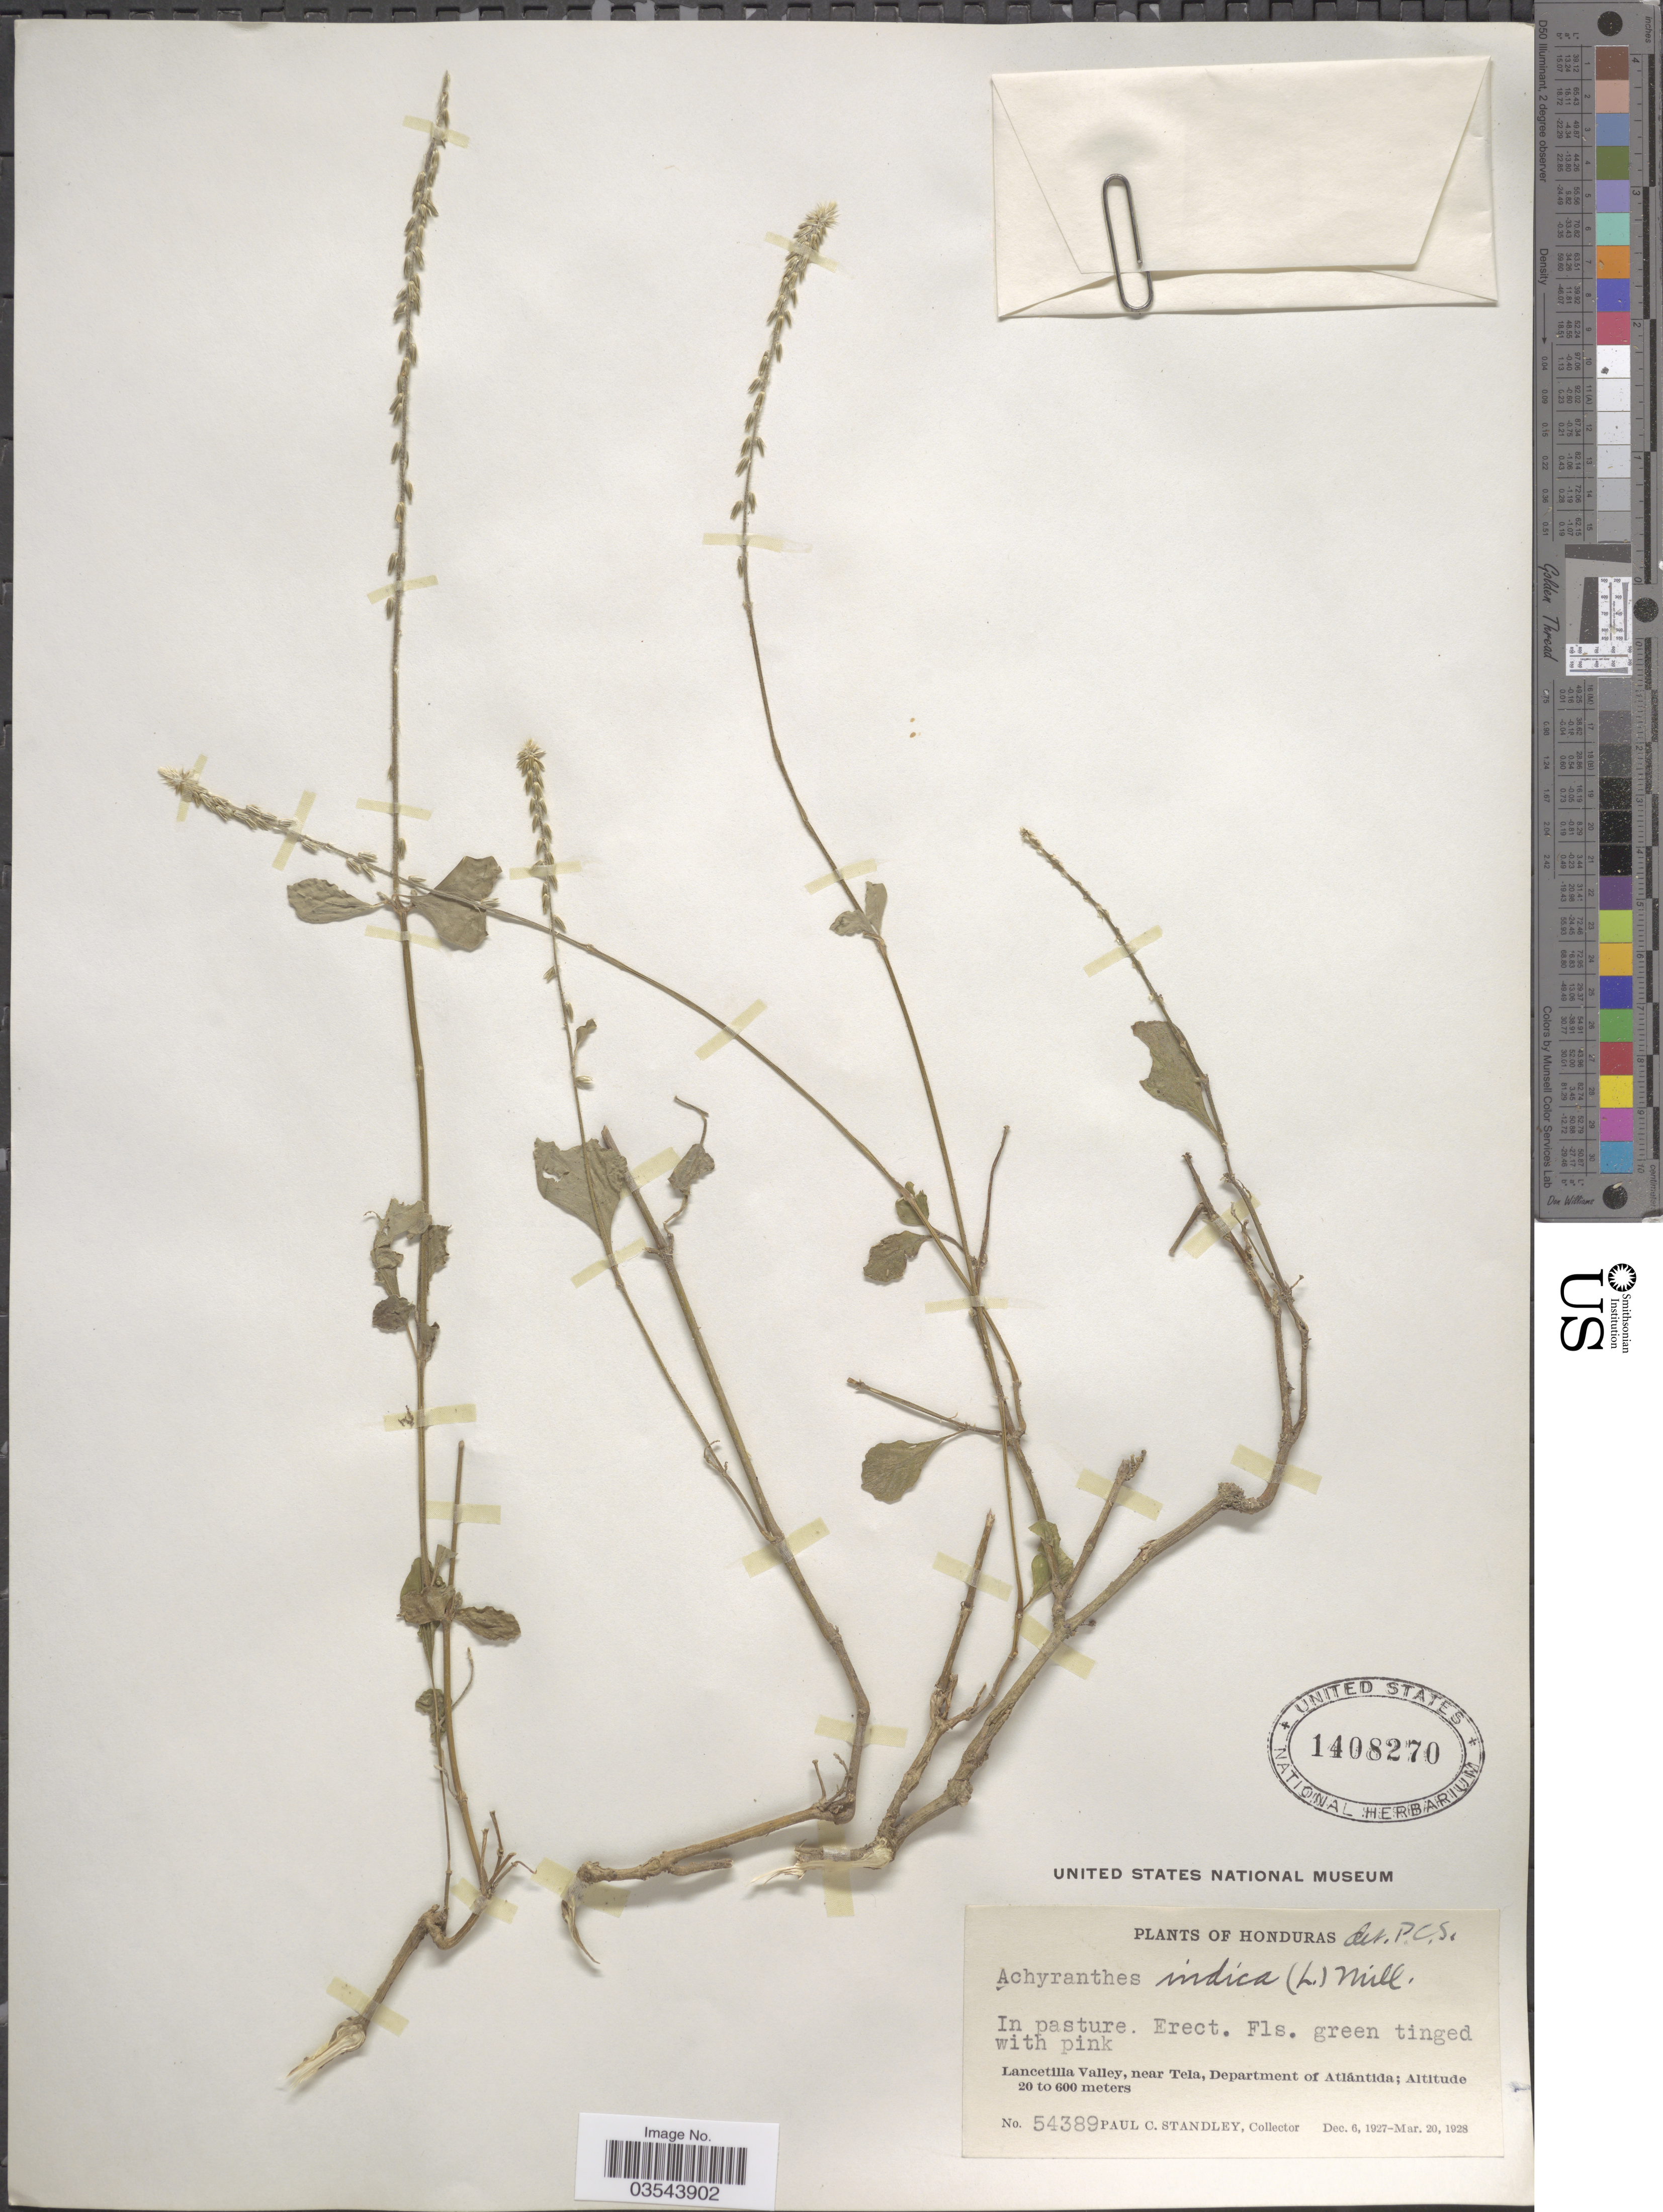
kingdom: Plantae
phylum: Tracheophyta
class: Magnoliopsida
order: Caryophyllales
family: Amaranthaceae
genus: Achyranthes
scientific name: Achyranthes indica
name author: (L.) Mill.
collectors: P. C. Standley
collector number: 54389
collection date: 1927-12-06/1928-03-20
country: Honduras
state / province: Atlántida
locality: Lancetilla Valley, near Tela, Department of Atlántida.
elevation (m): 20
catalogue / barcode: US 1408270